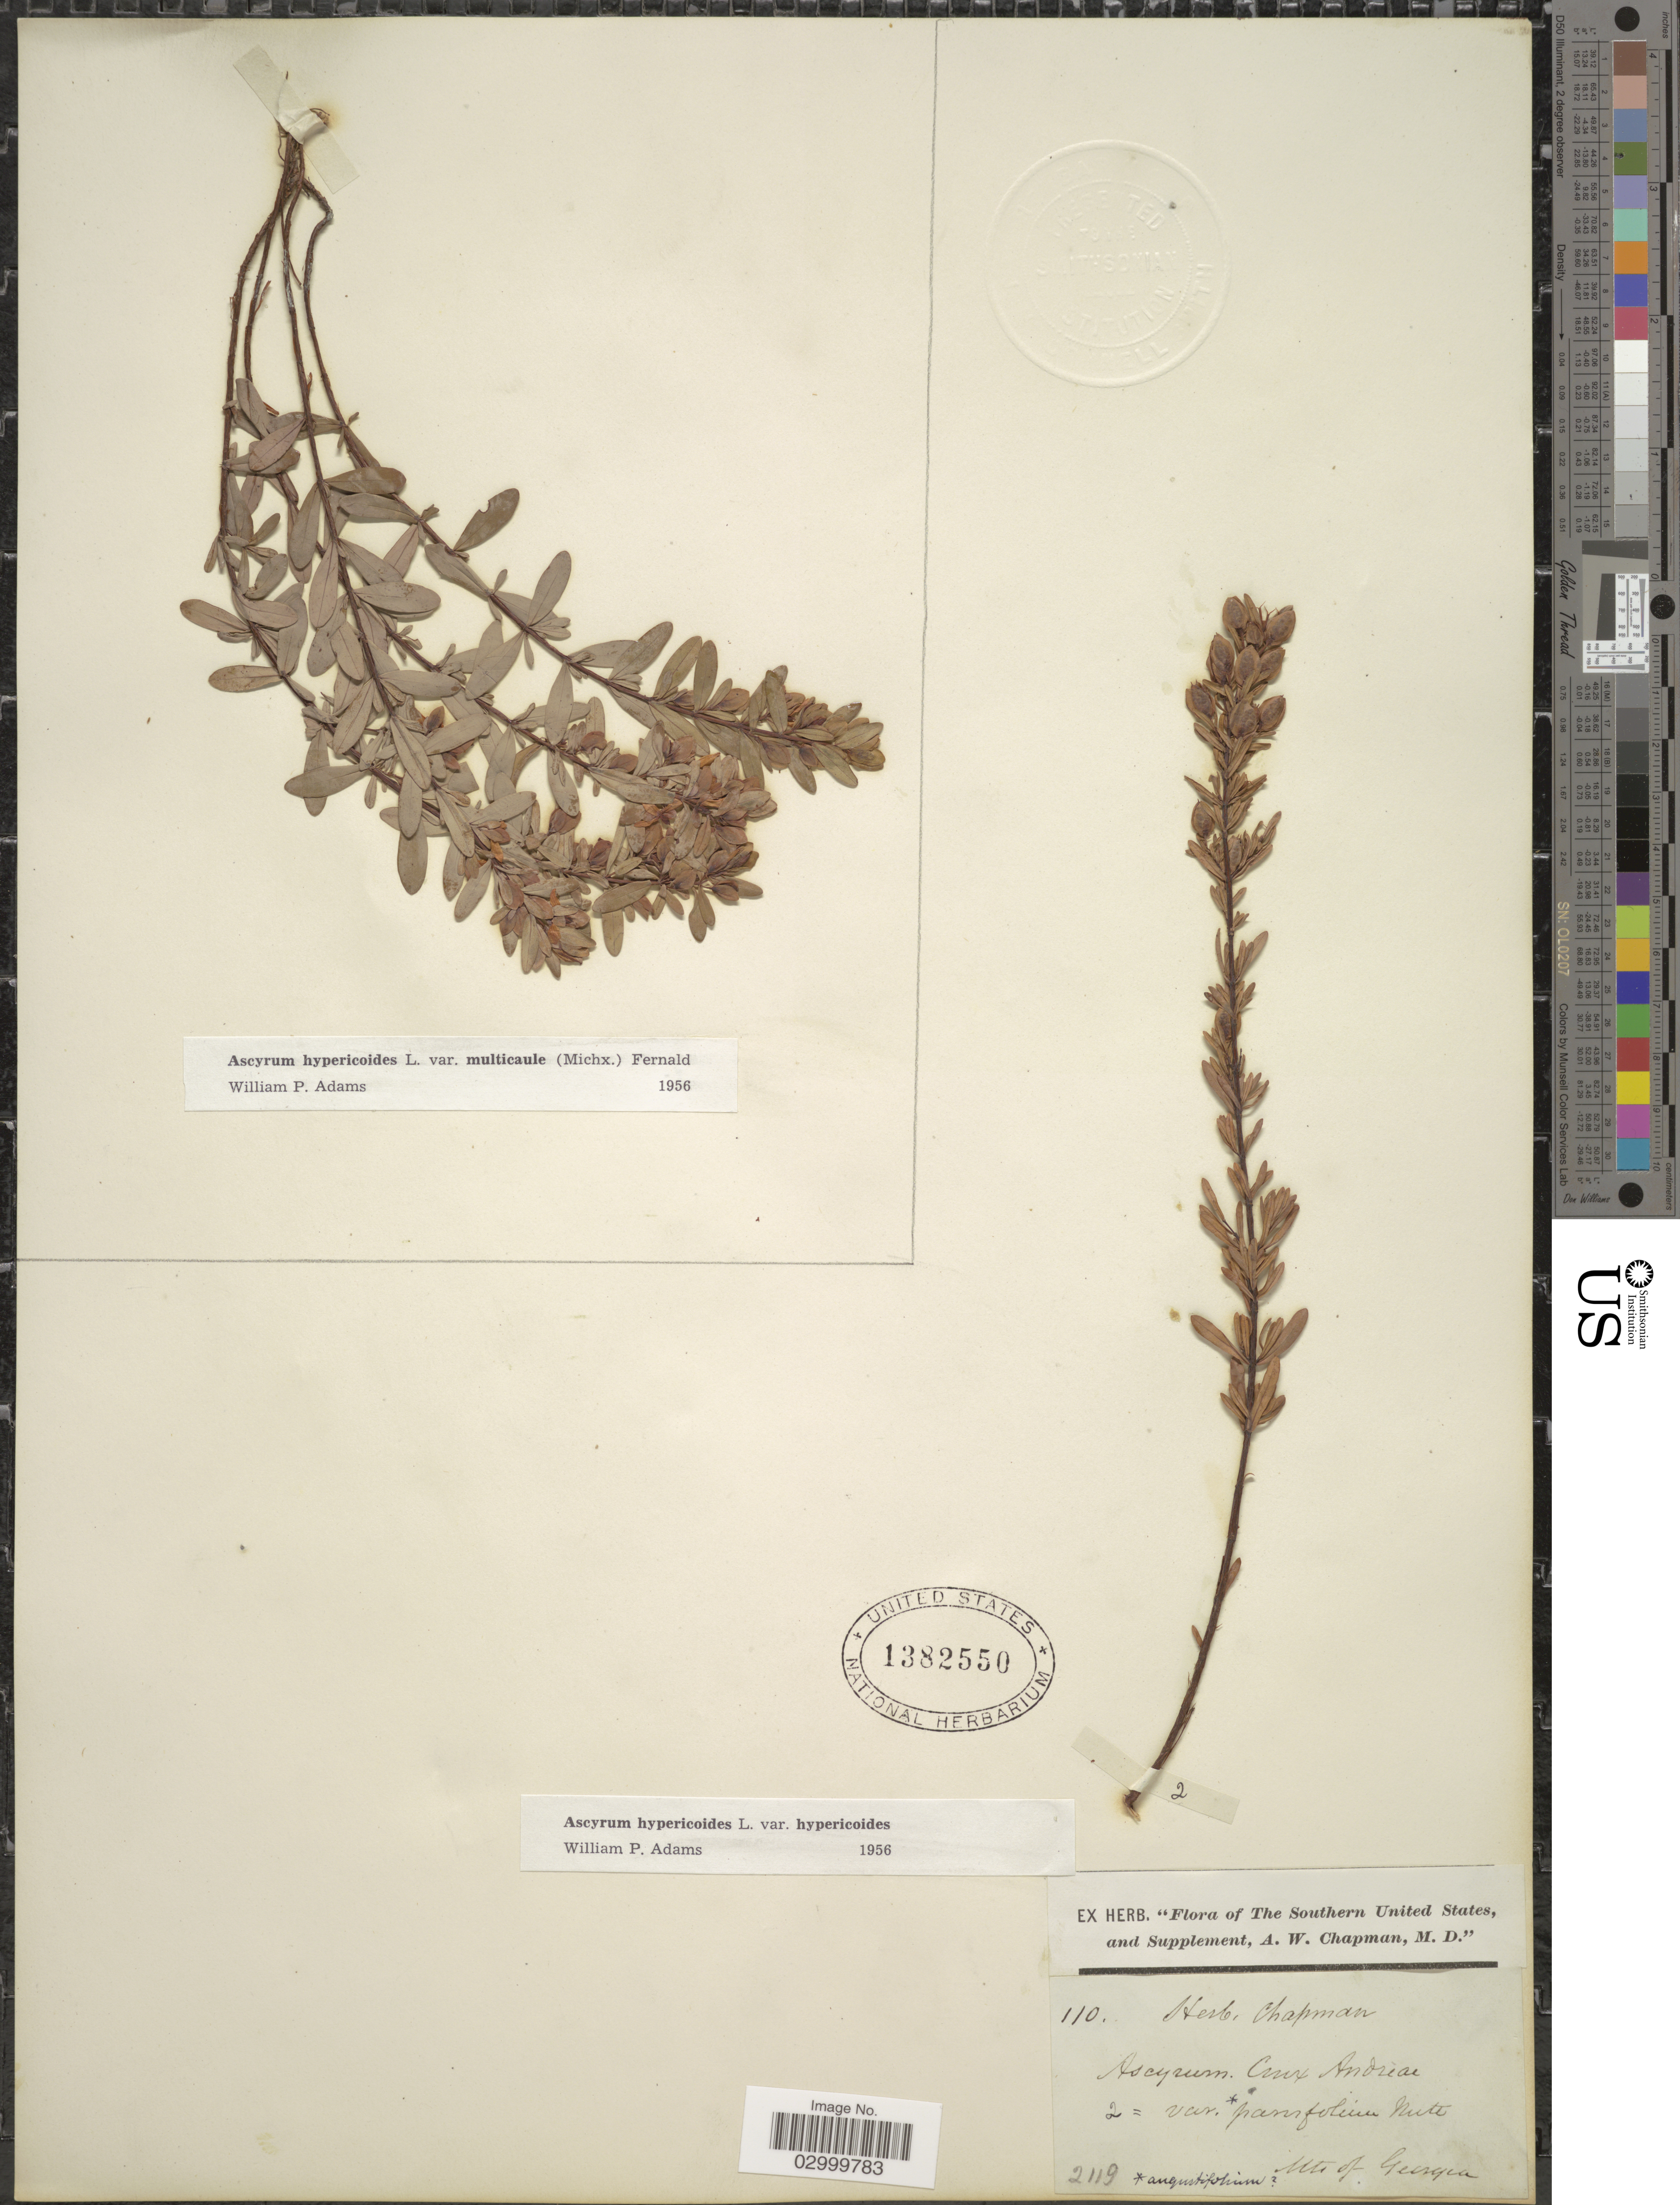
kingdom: Plantae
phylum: Tracheophyta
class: Magnoliopsida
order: Malpighiales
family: Hypericaceae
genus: Hypericum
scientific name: Hypericum hypericoides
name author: (L.) Crantz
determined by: Strong, Mark T., (BOT), Smithsonian Institution - National Museum of Natural History (UNITED STATES)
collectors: A. W. Chapman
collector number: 110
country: United States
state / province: Georgia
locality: The Southern, Mts of Georgia.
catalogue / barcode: US 1382550